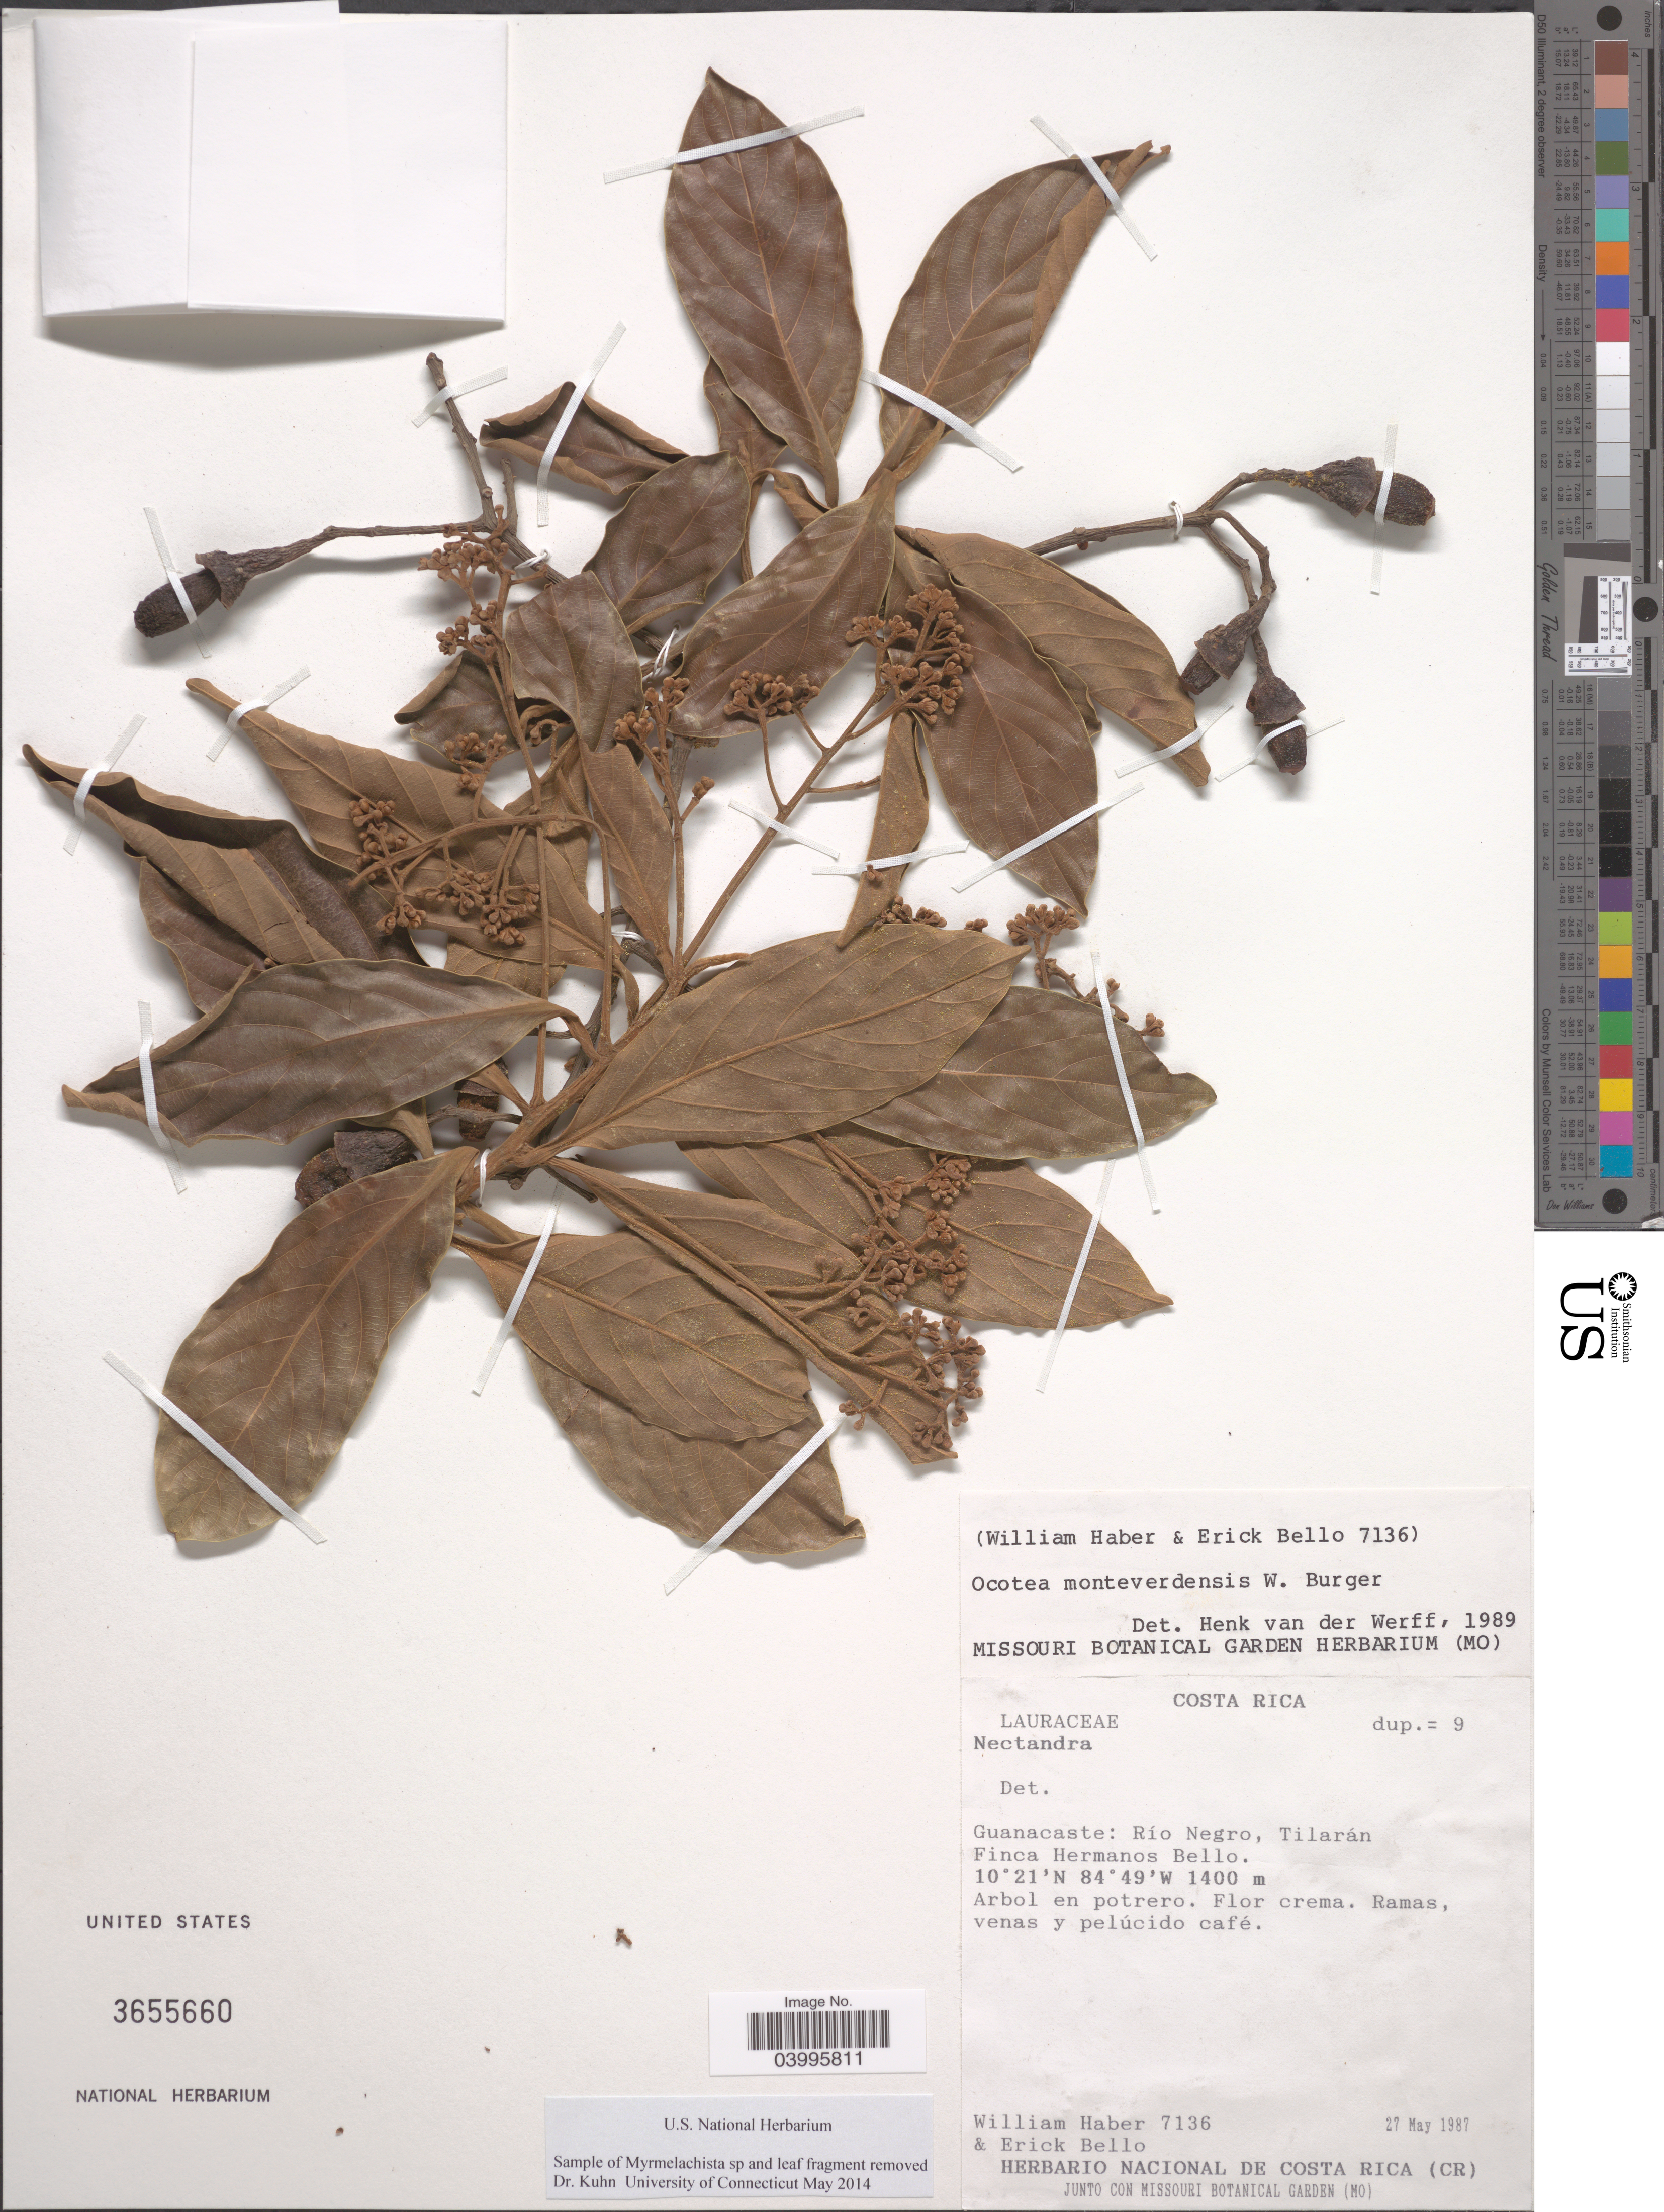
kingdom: Plantae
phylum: Tracheophyta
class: Magnoliopsida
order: Laurales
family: Lauraceae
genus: Ocotea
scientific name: Ocotea monteverdensis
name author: W.C. Burger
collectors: W. Haber & E. Bello C.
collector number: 7136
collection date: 1987-05-27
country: Costa Rica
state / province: Guanacaste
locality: Río Negro, Tilarán Finca Hermanos Bello.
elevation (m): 1400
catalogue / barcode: US 3655660